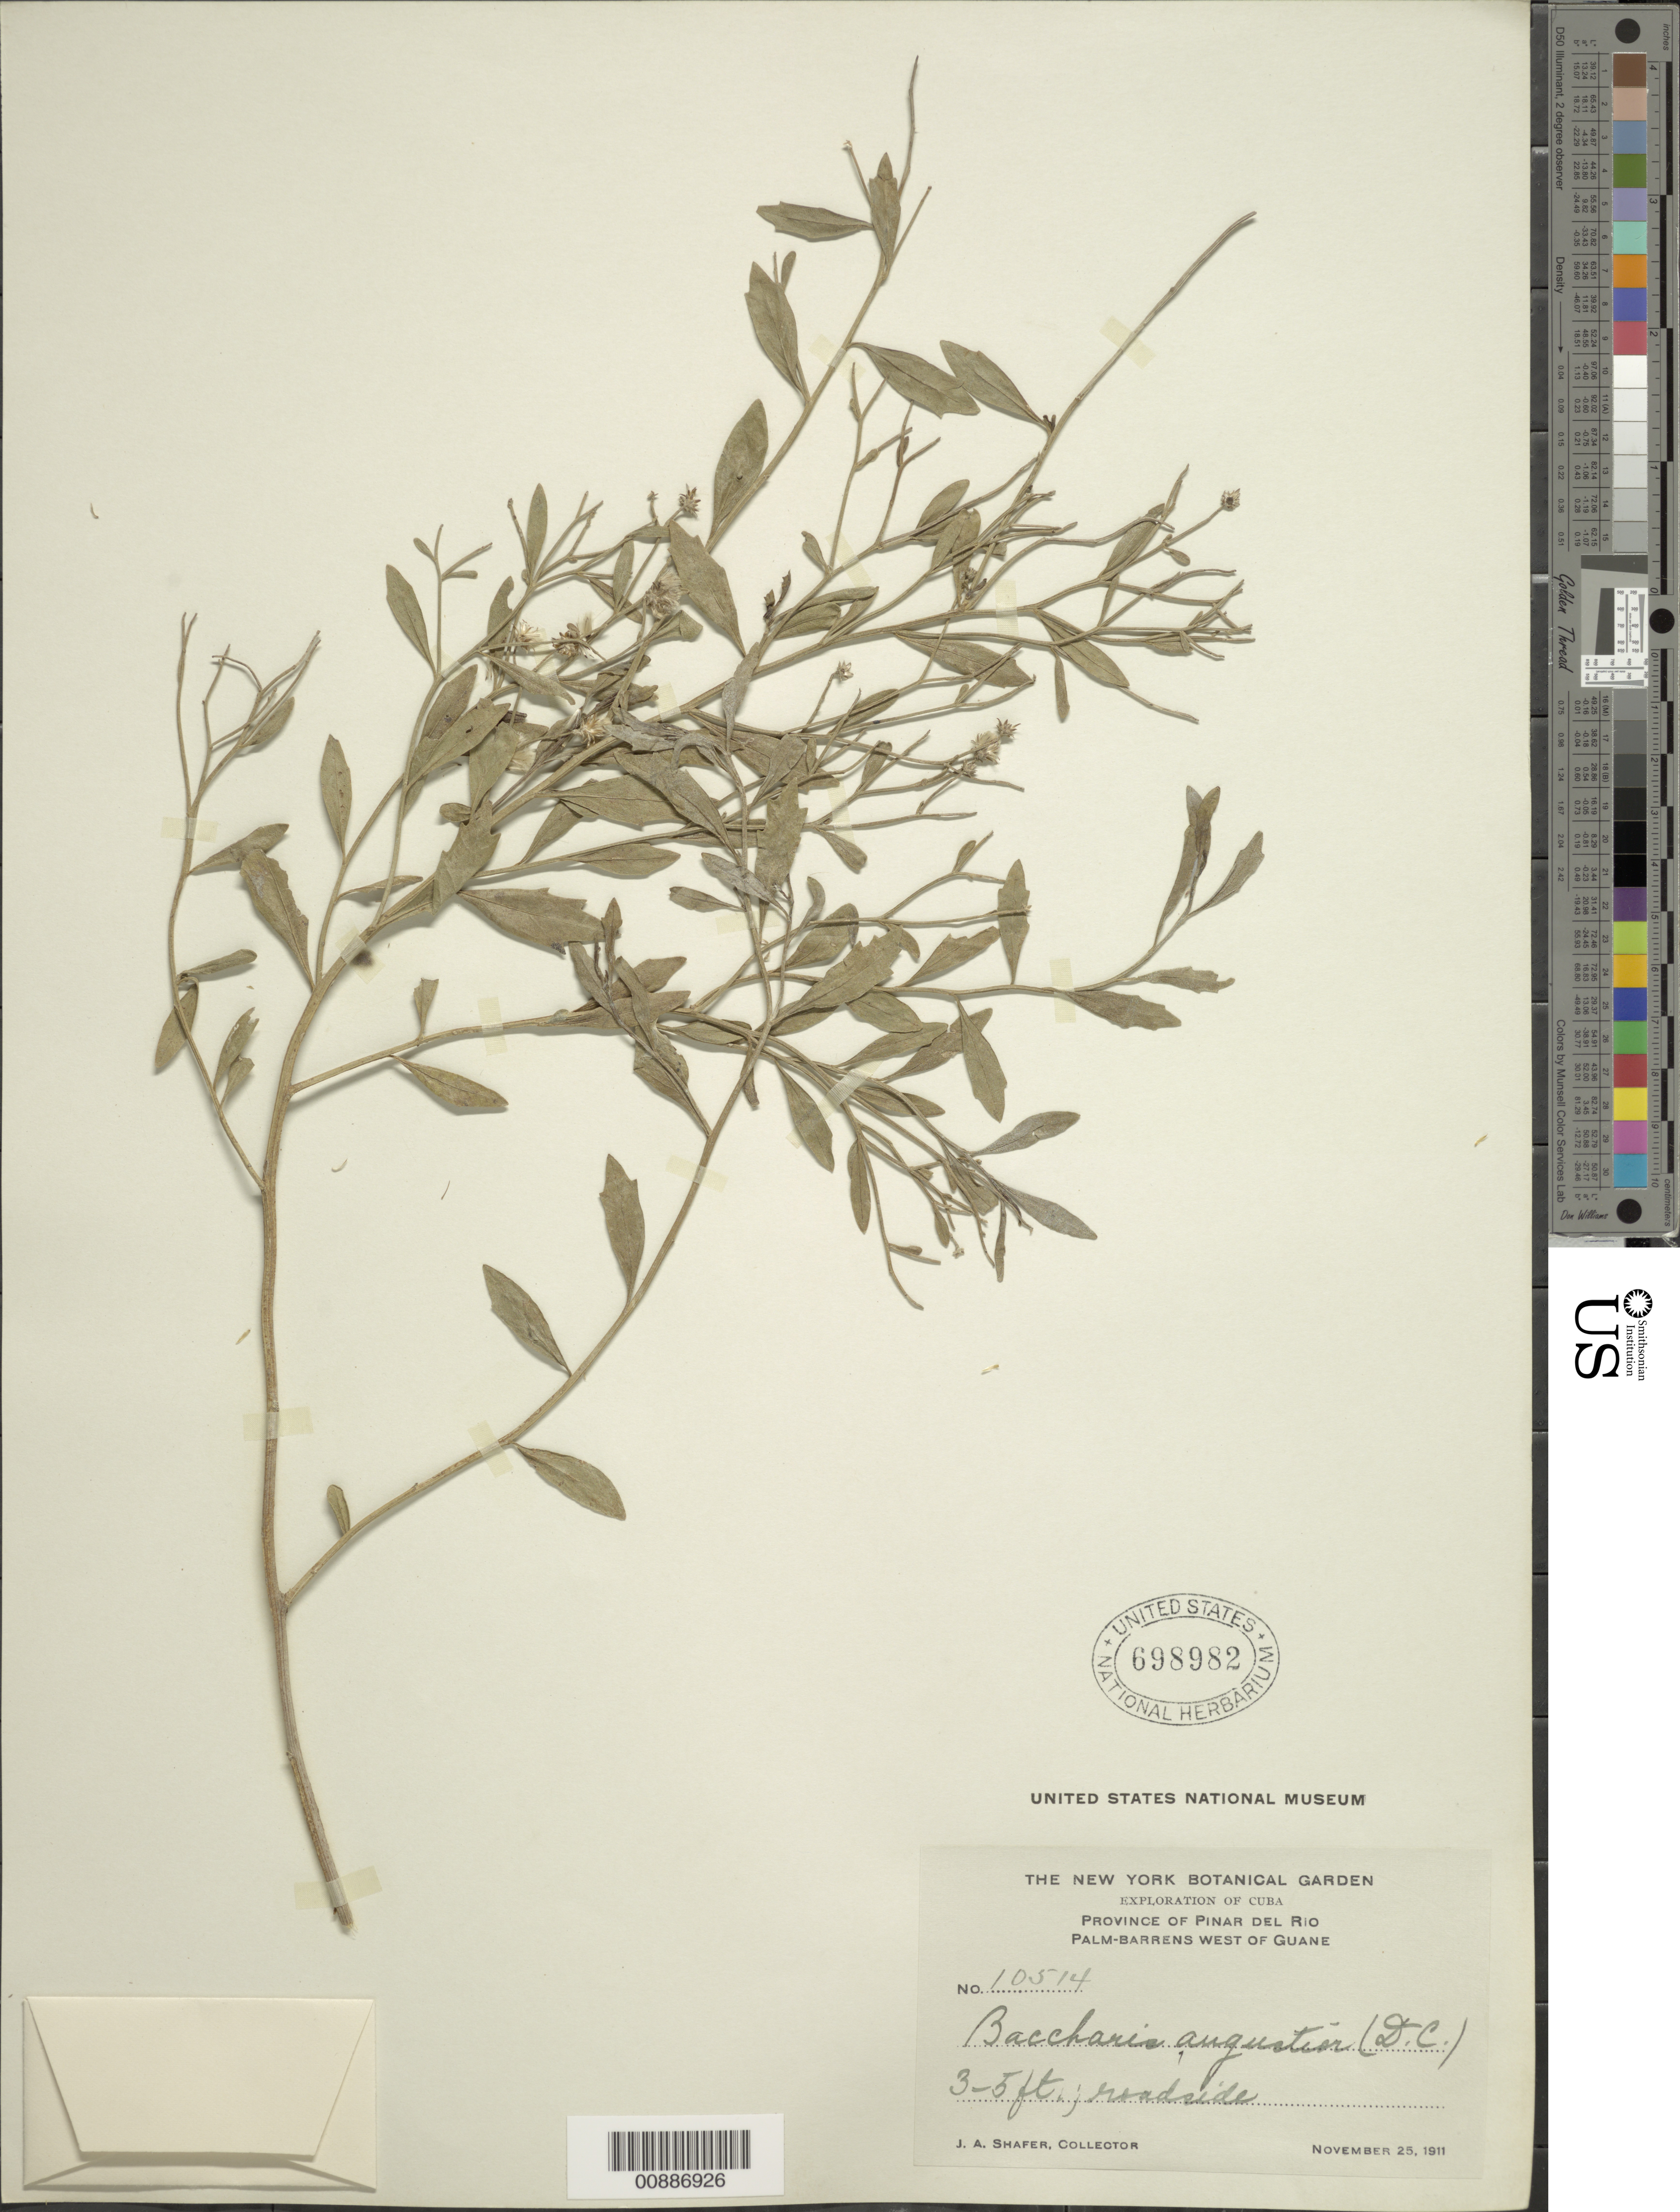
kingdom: Plantae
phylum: Tracheophyta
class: Magnoliopsida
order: Asterales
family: Asteraceae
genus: Baccharis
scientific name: Baccharis halimifolia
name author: L.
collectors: J. A. Shafer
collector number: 10514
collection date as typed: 25 Nov 1911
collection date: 1911-11-25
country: Cuba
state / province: Pinar del Río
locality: Palm-Barrens west of Guane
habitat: Roadside, palm-barrens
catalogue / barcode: US 698982